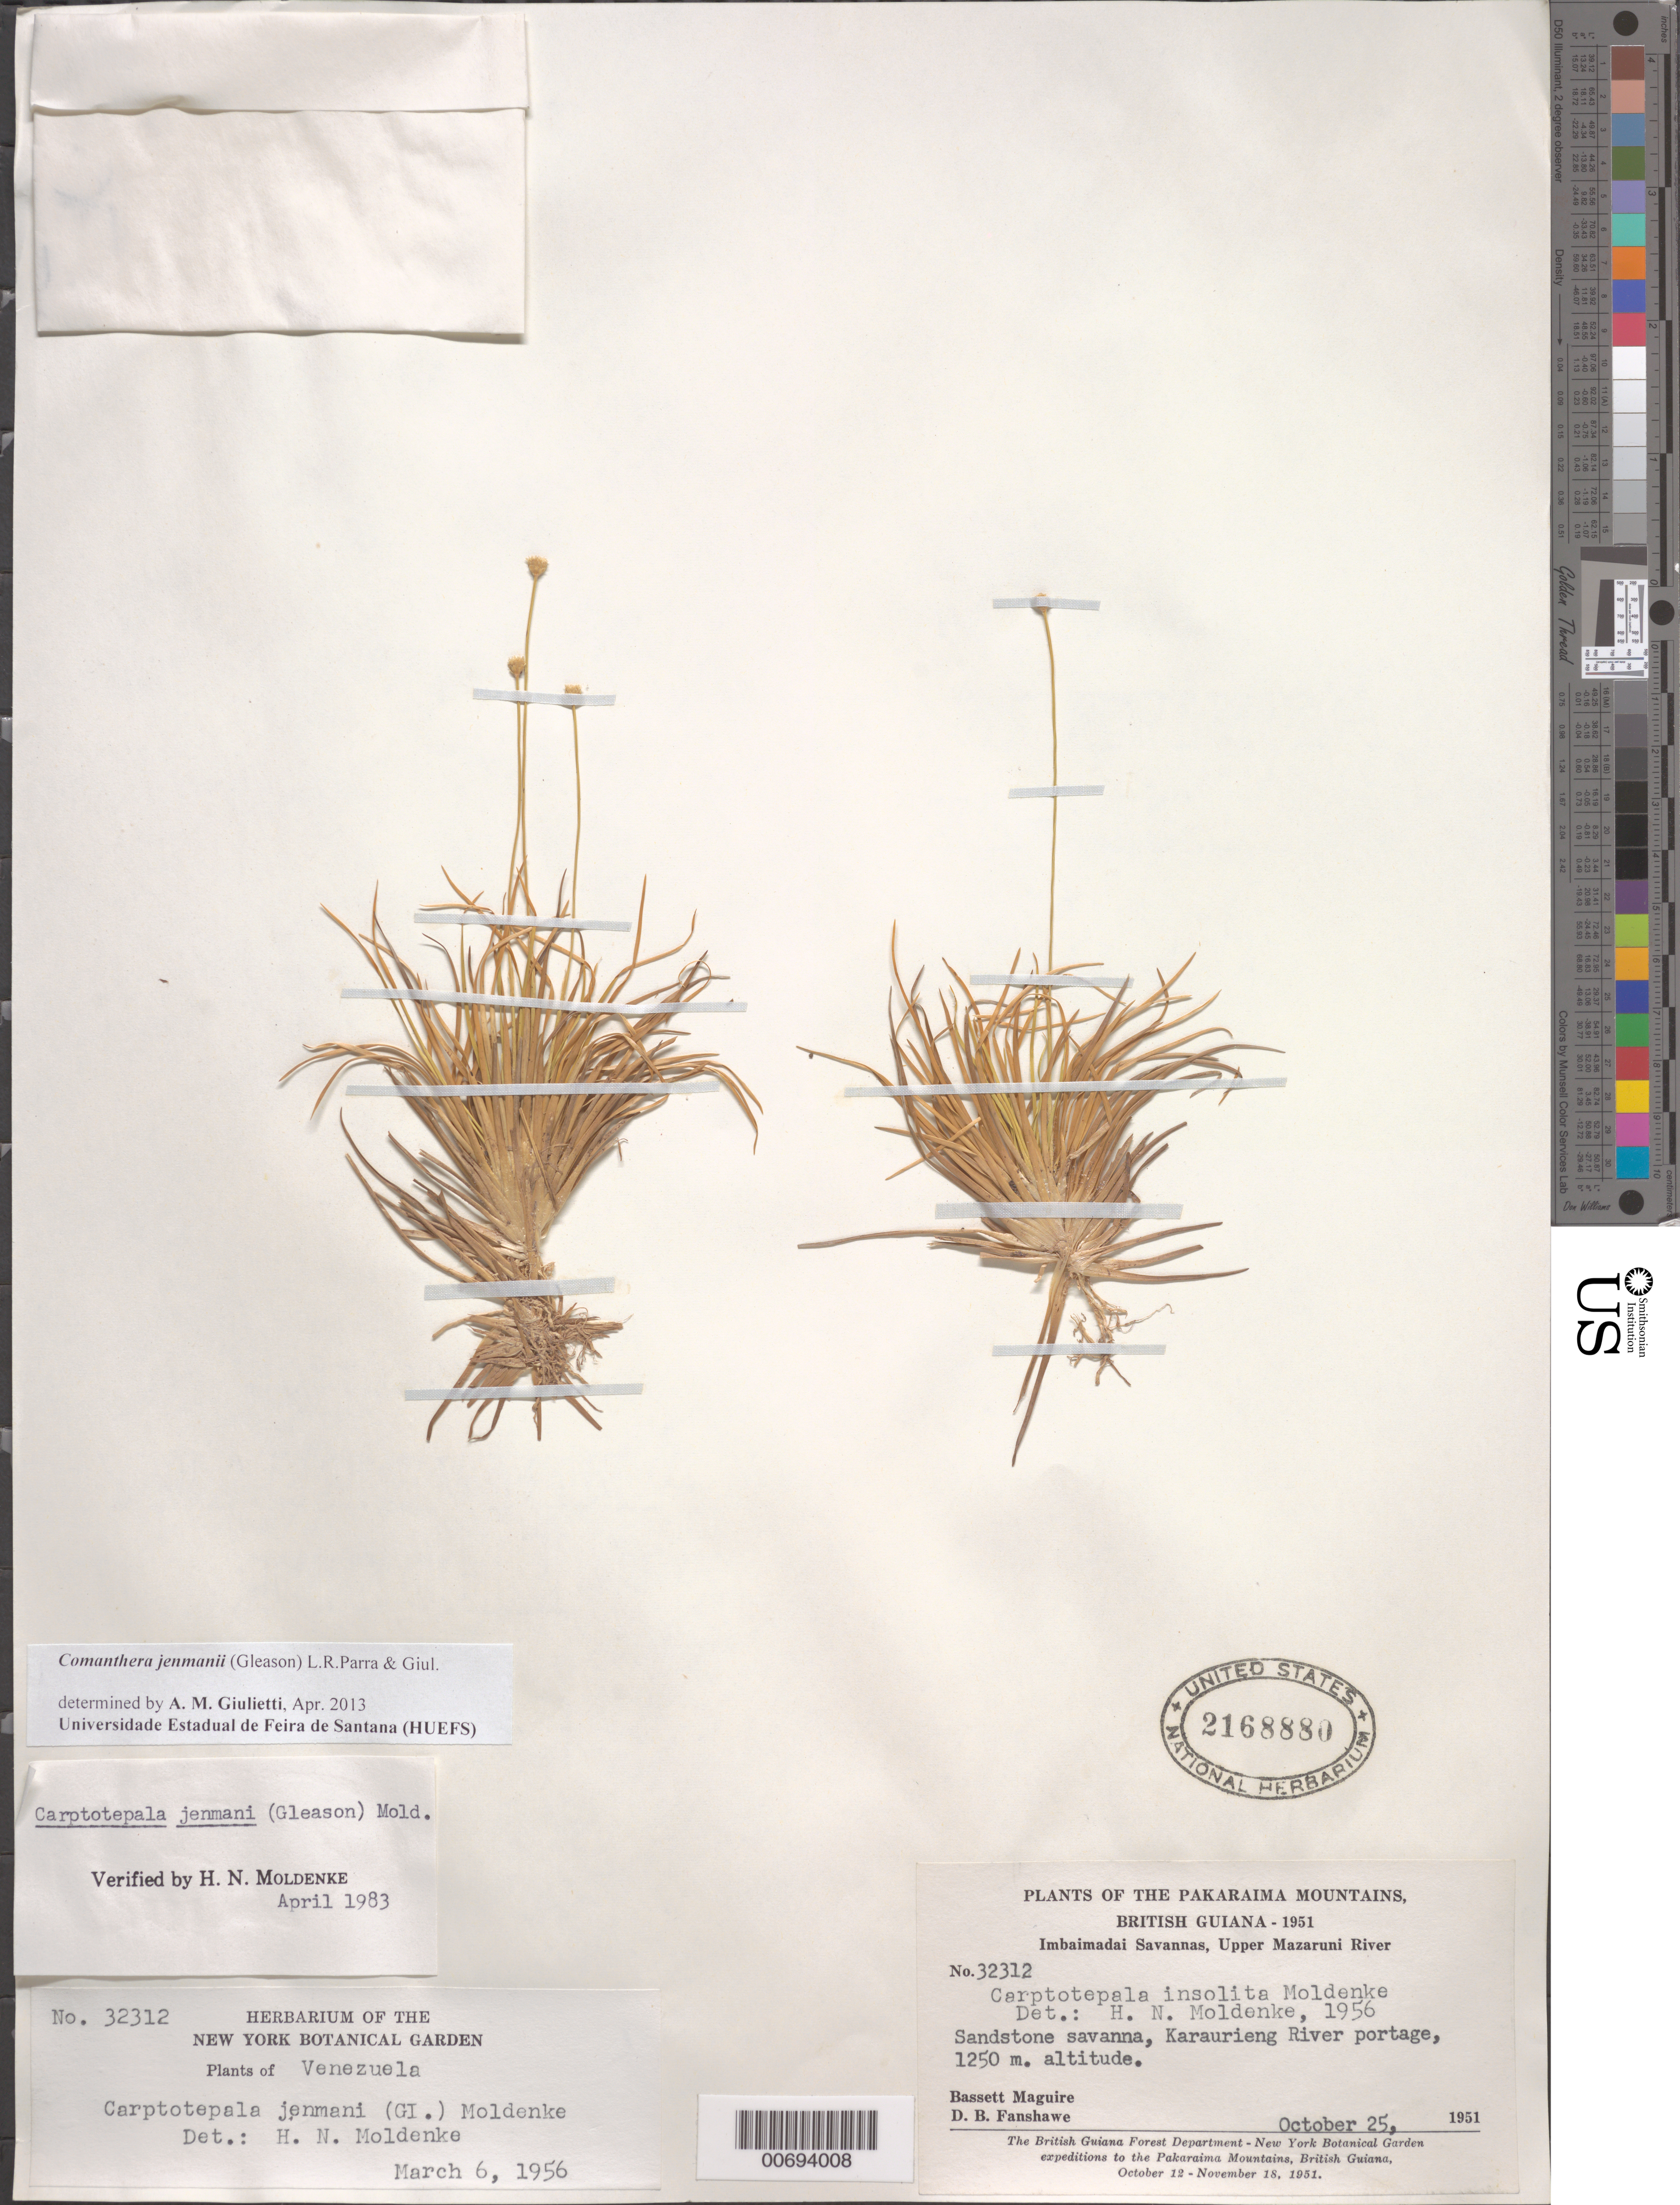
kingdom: Plantae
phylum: Tracheophyta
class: Liliopsida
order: Poales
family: Eriocaulaceae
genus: Comanthera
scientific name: Comanthera jenmanii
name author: (Gleason) L.R. Parra & Giul.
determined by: Giulietti, Ana M.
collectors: B. Maguire & D. B. Fanshawe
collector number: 32312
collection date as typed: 25-Oct-51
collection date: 1951-10-25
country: Guyana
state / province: Cuyuni-Mazaruni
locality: Kamarang R. portage, Upper Mazaruni River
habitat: Sandstone savanna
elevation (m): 1250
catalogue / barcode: US 2168880